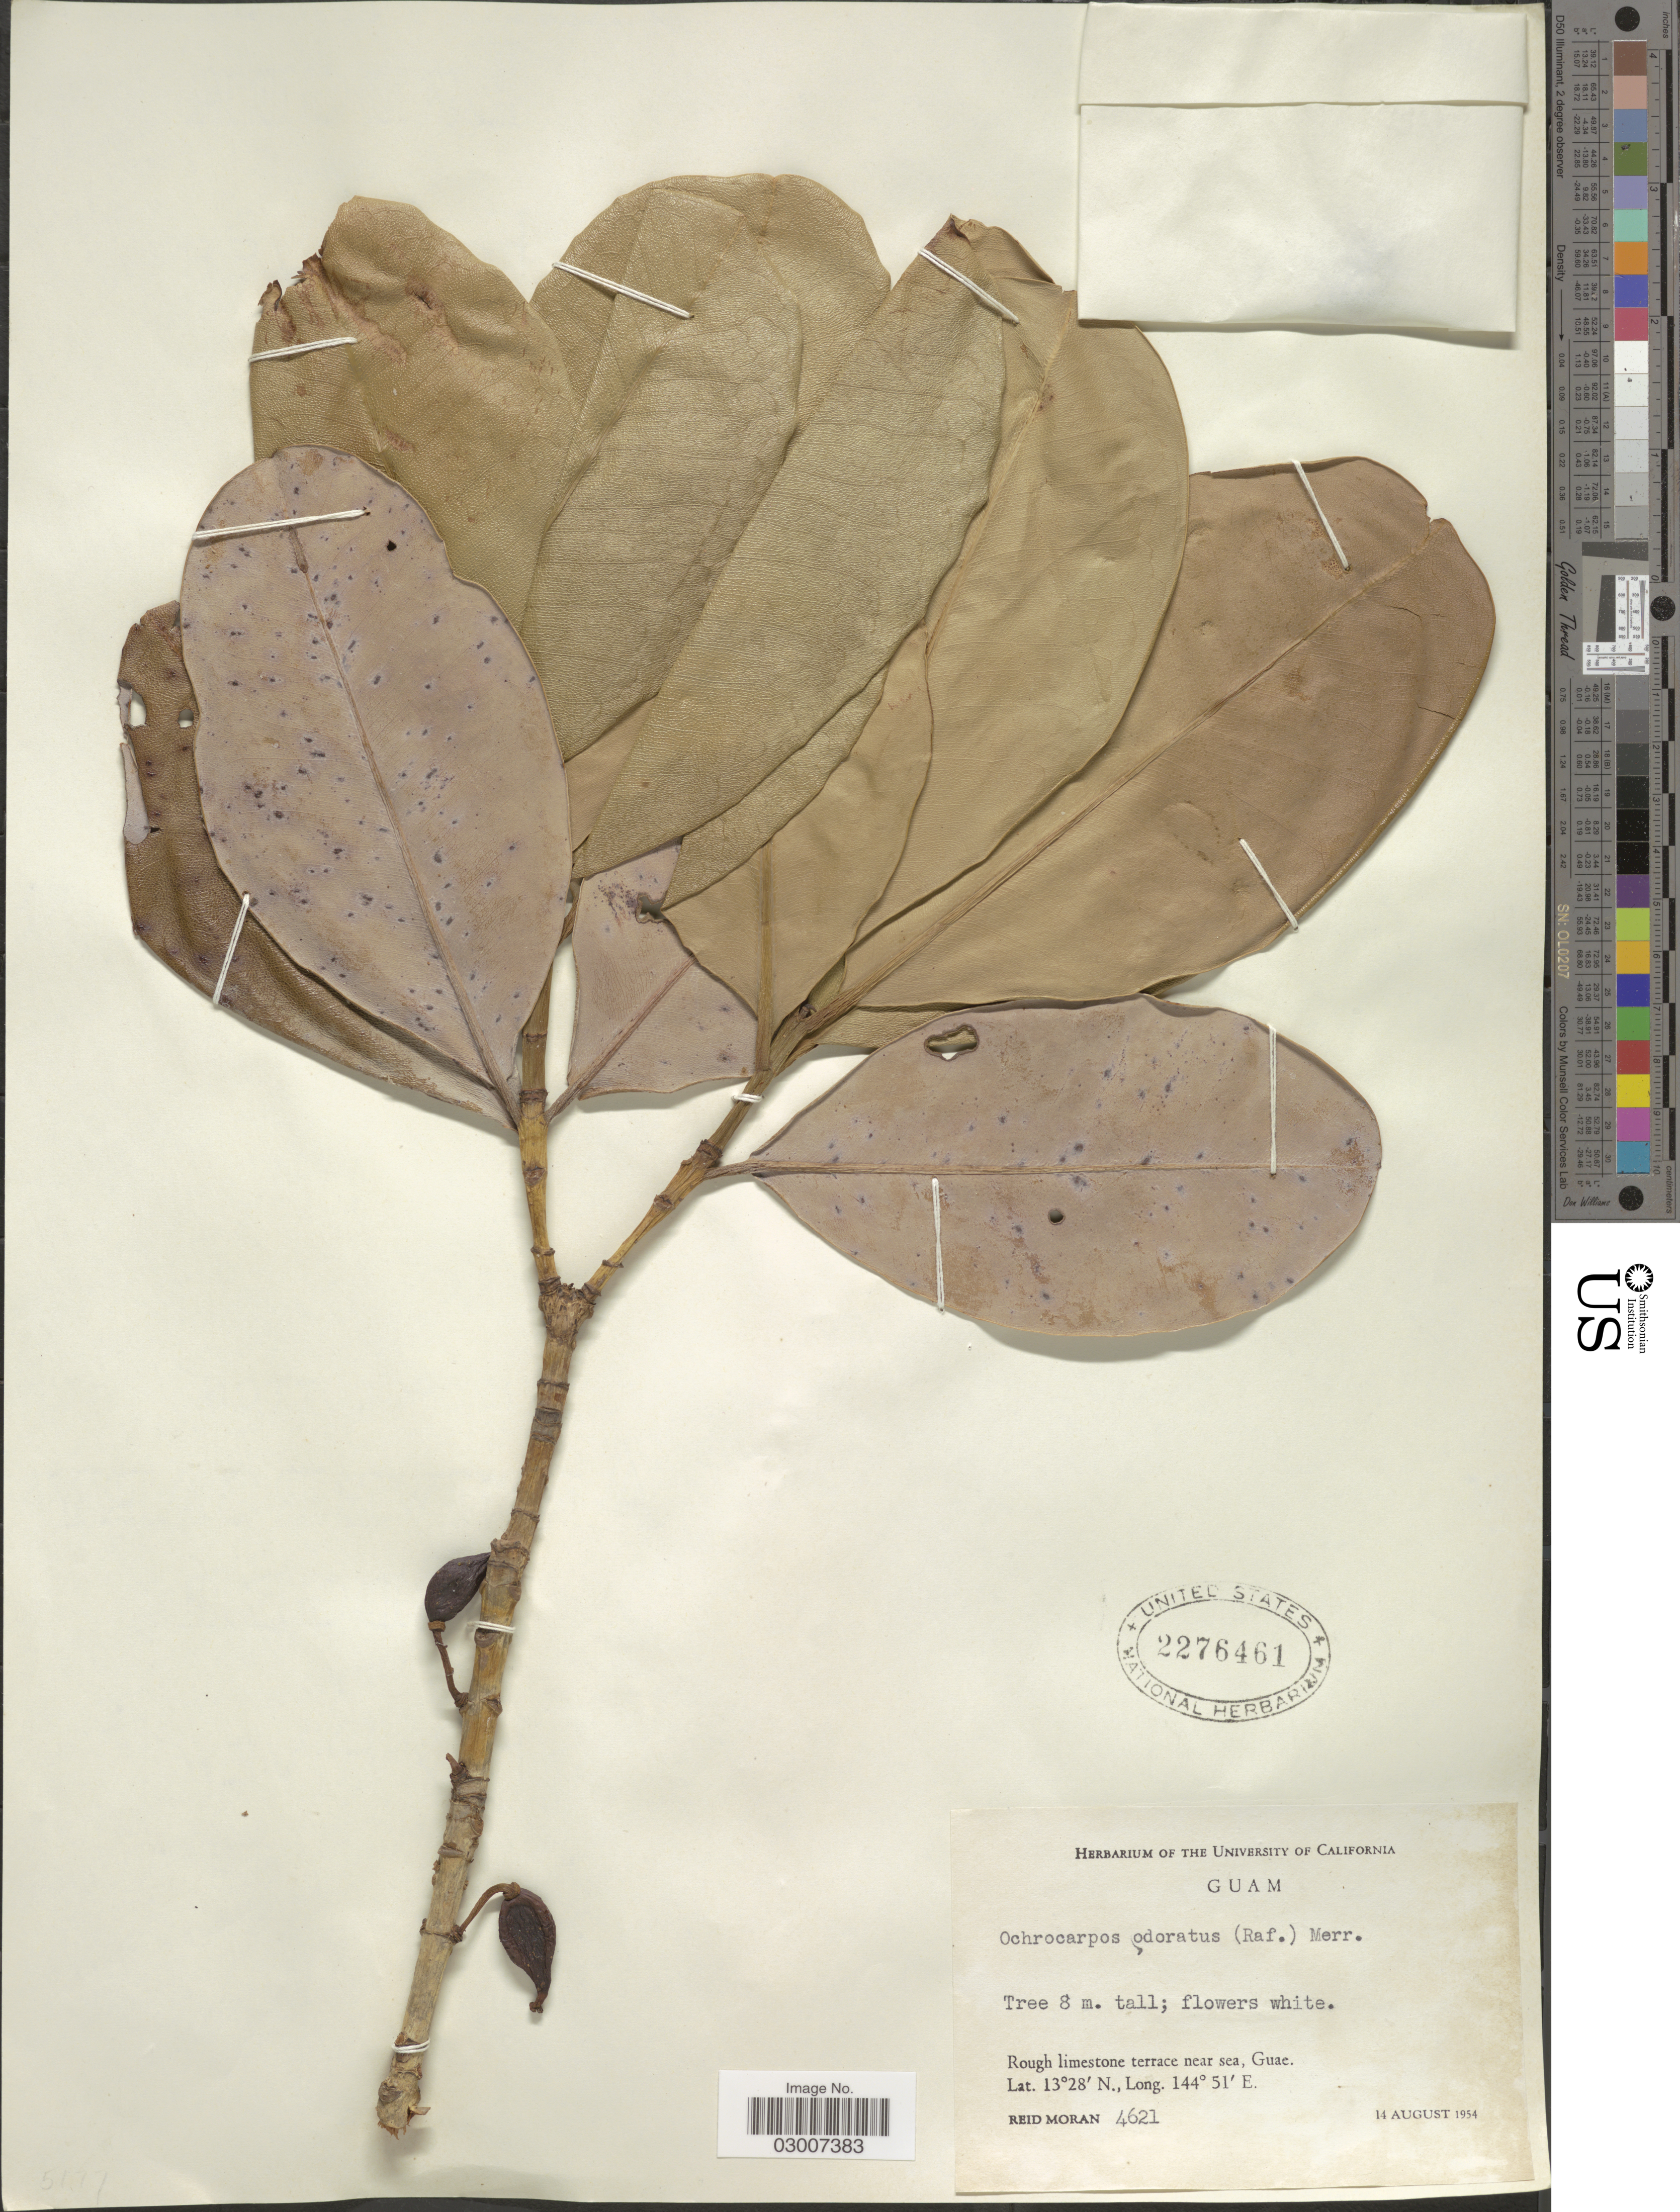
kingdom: Plantae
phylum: Tracheophyta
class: Magnoliopsida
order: Malpighiales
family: Calophyllaceae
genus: Mammea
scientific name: Mammea odorata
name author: (Raf.) Kosterm.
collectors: R. Moran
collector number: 4621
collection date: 1954-08-14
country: Guam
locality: Rough limestone terrace near sea, Guae.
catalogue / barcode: US 2276461